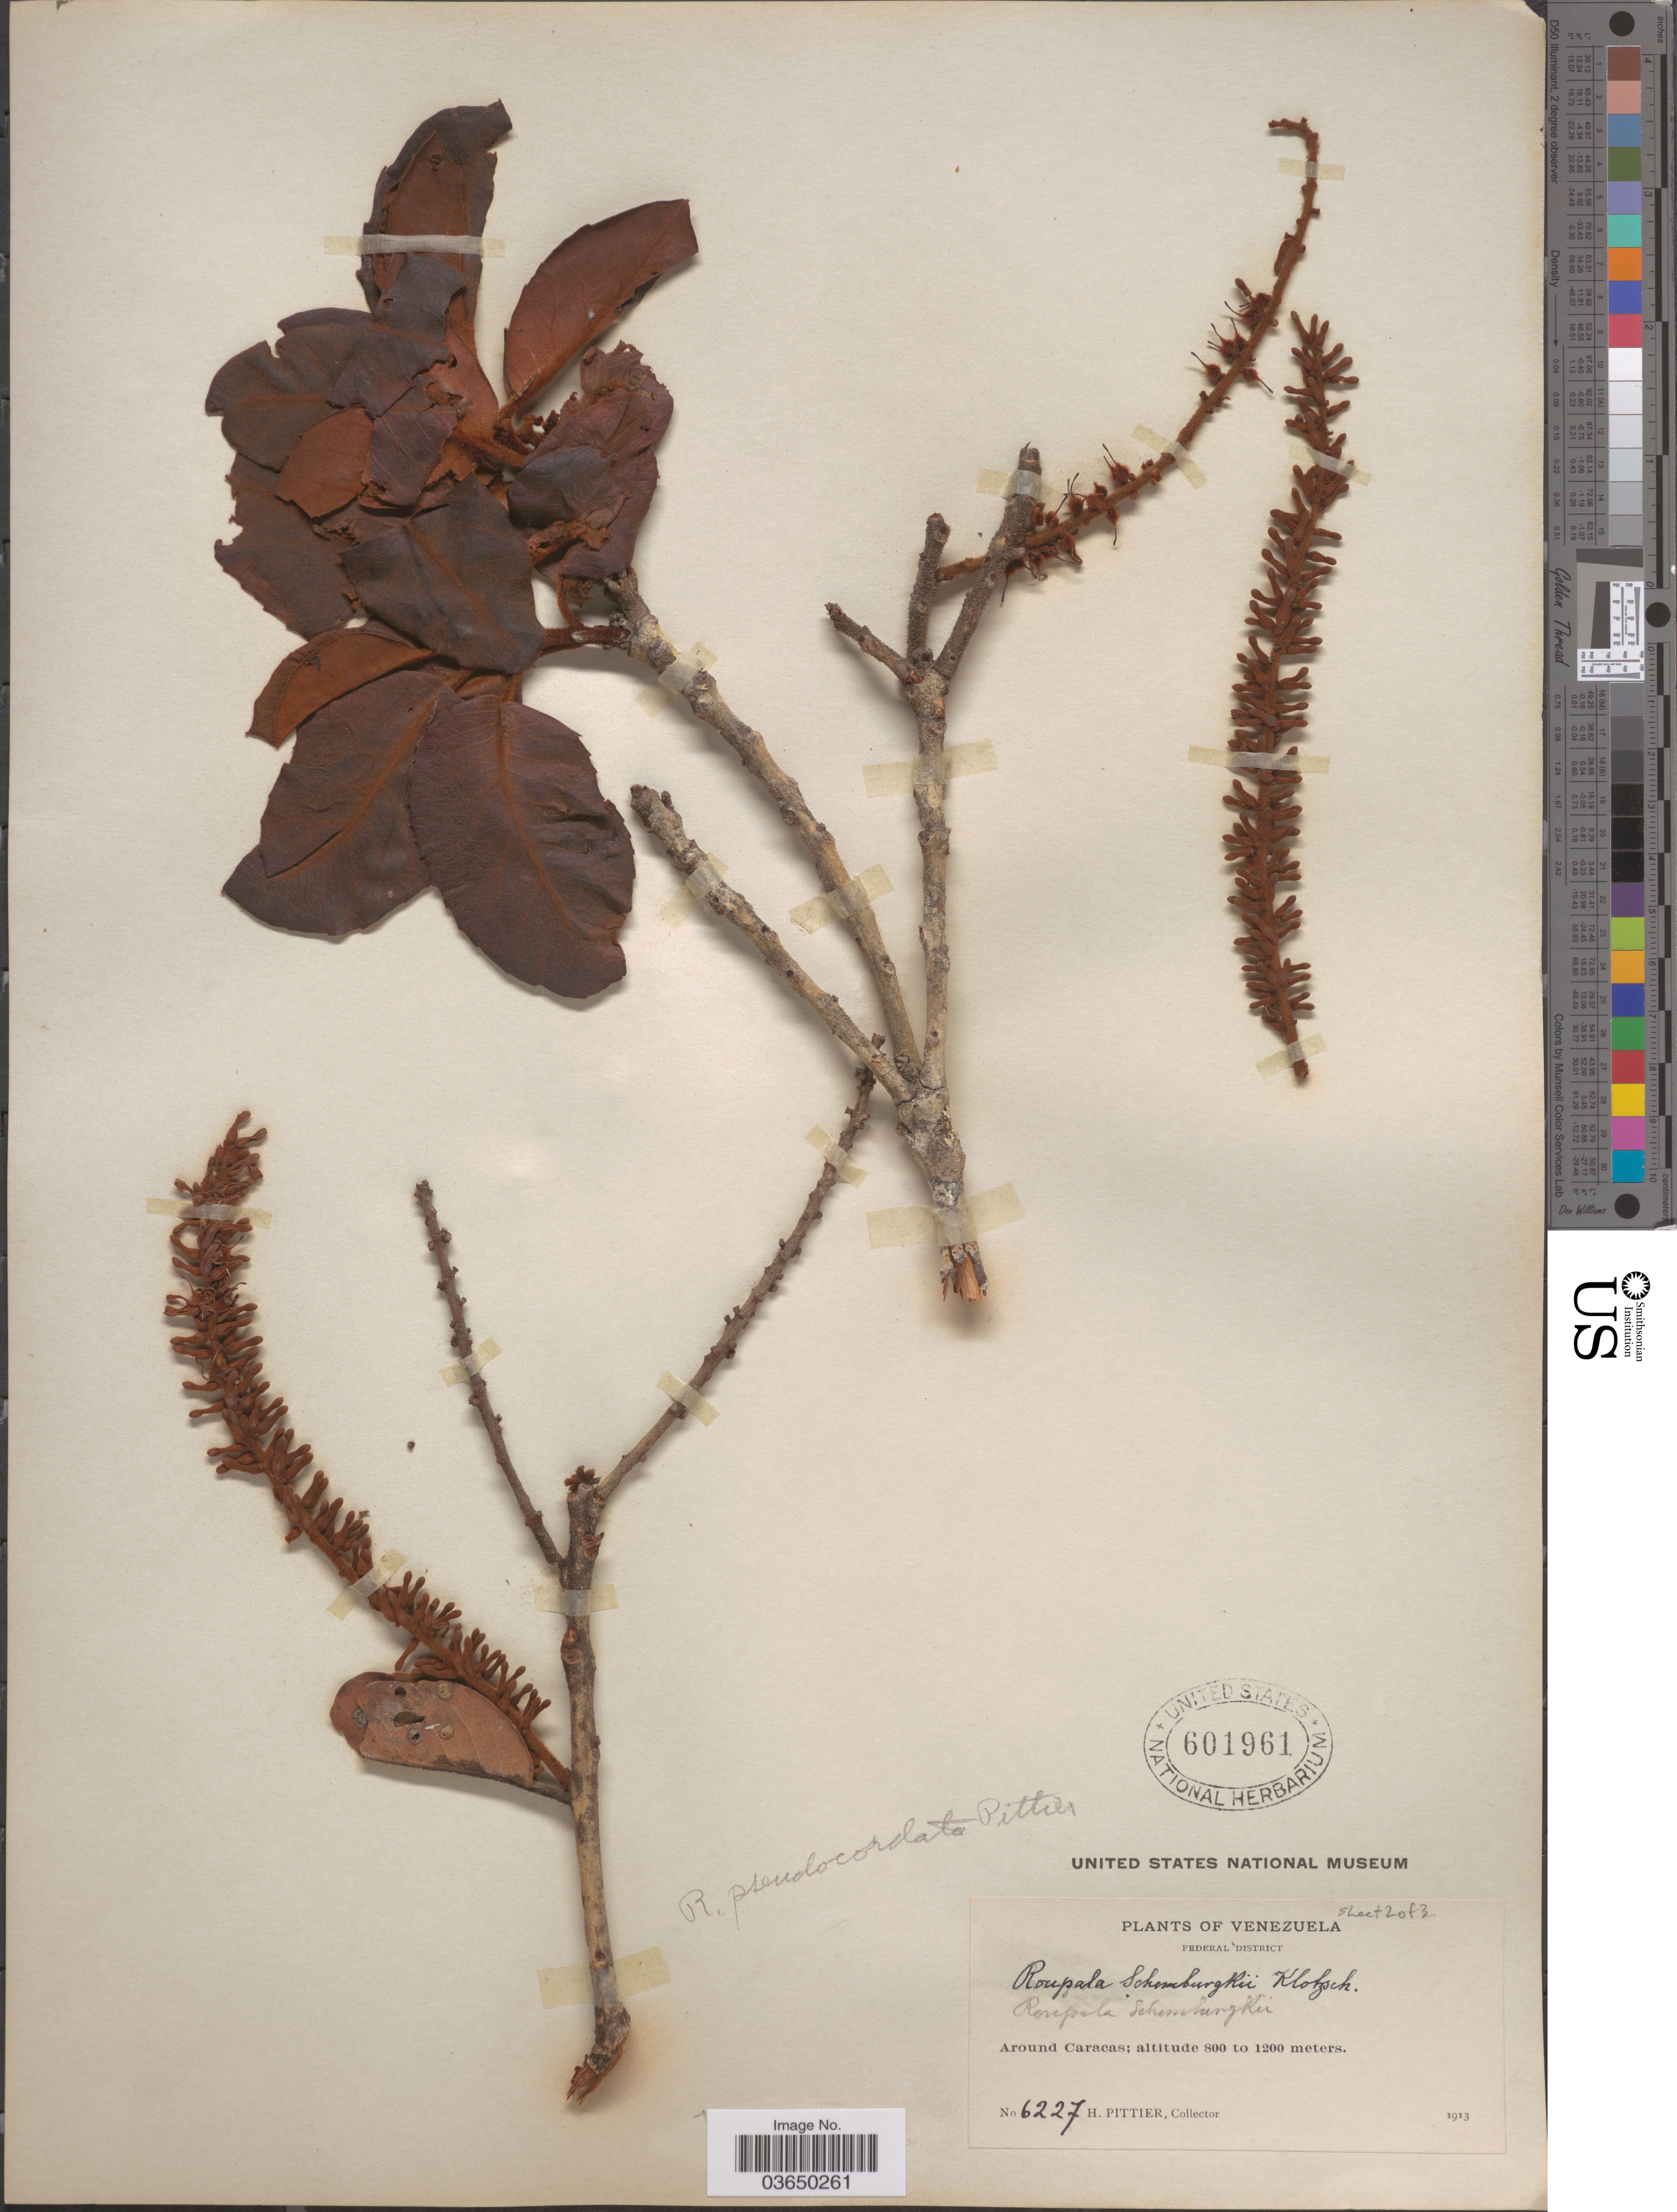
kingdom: Plantae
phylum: Tracheophyta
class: Magnoliopsida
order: Proteales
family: Proteaceae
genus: Roupala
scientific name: Roupala pseudocordata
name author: Pittier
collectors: H. F. Pittier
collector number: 6227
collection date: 1913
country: Venezuela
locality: Federal District. Around Caracas.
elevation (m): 800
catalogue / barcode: US 601961